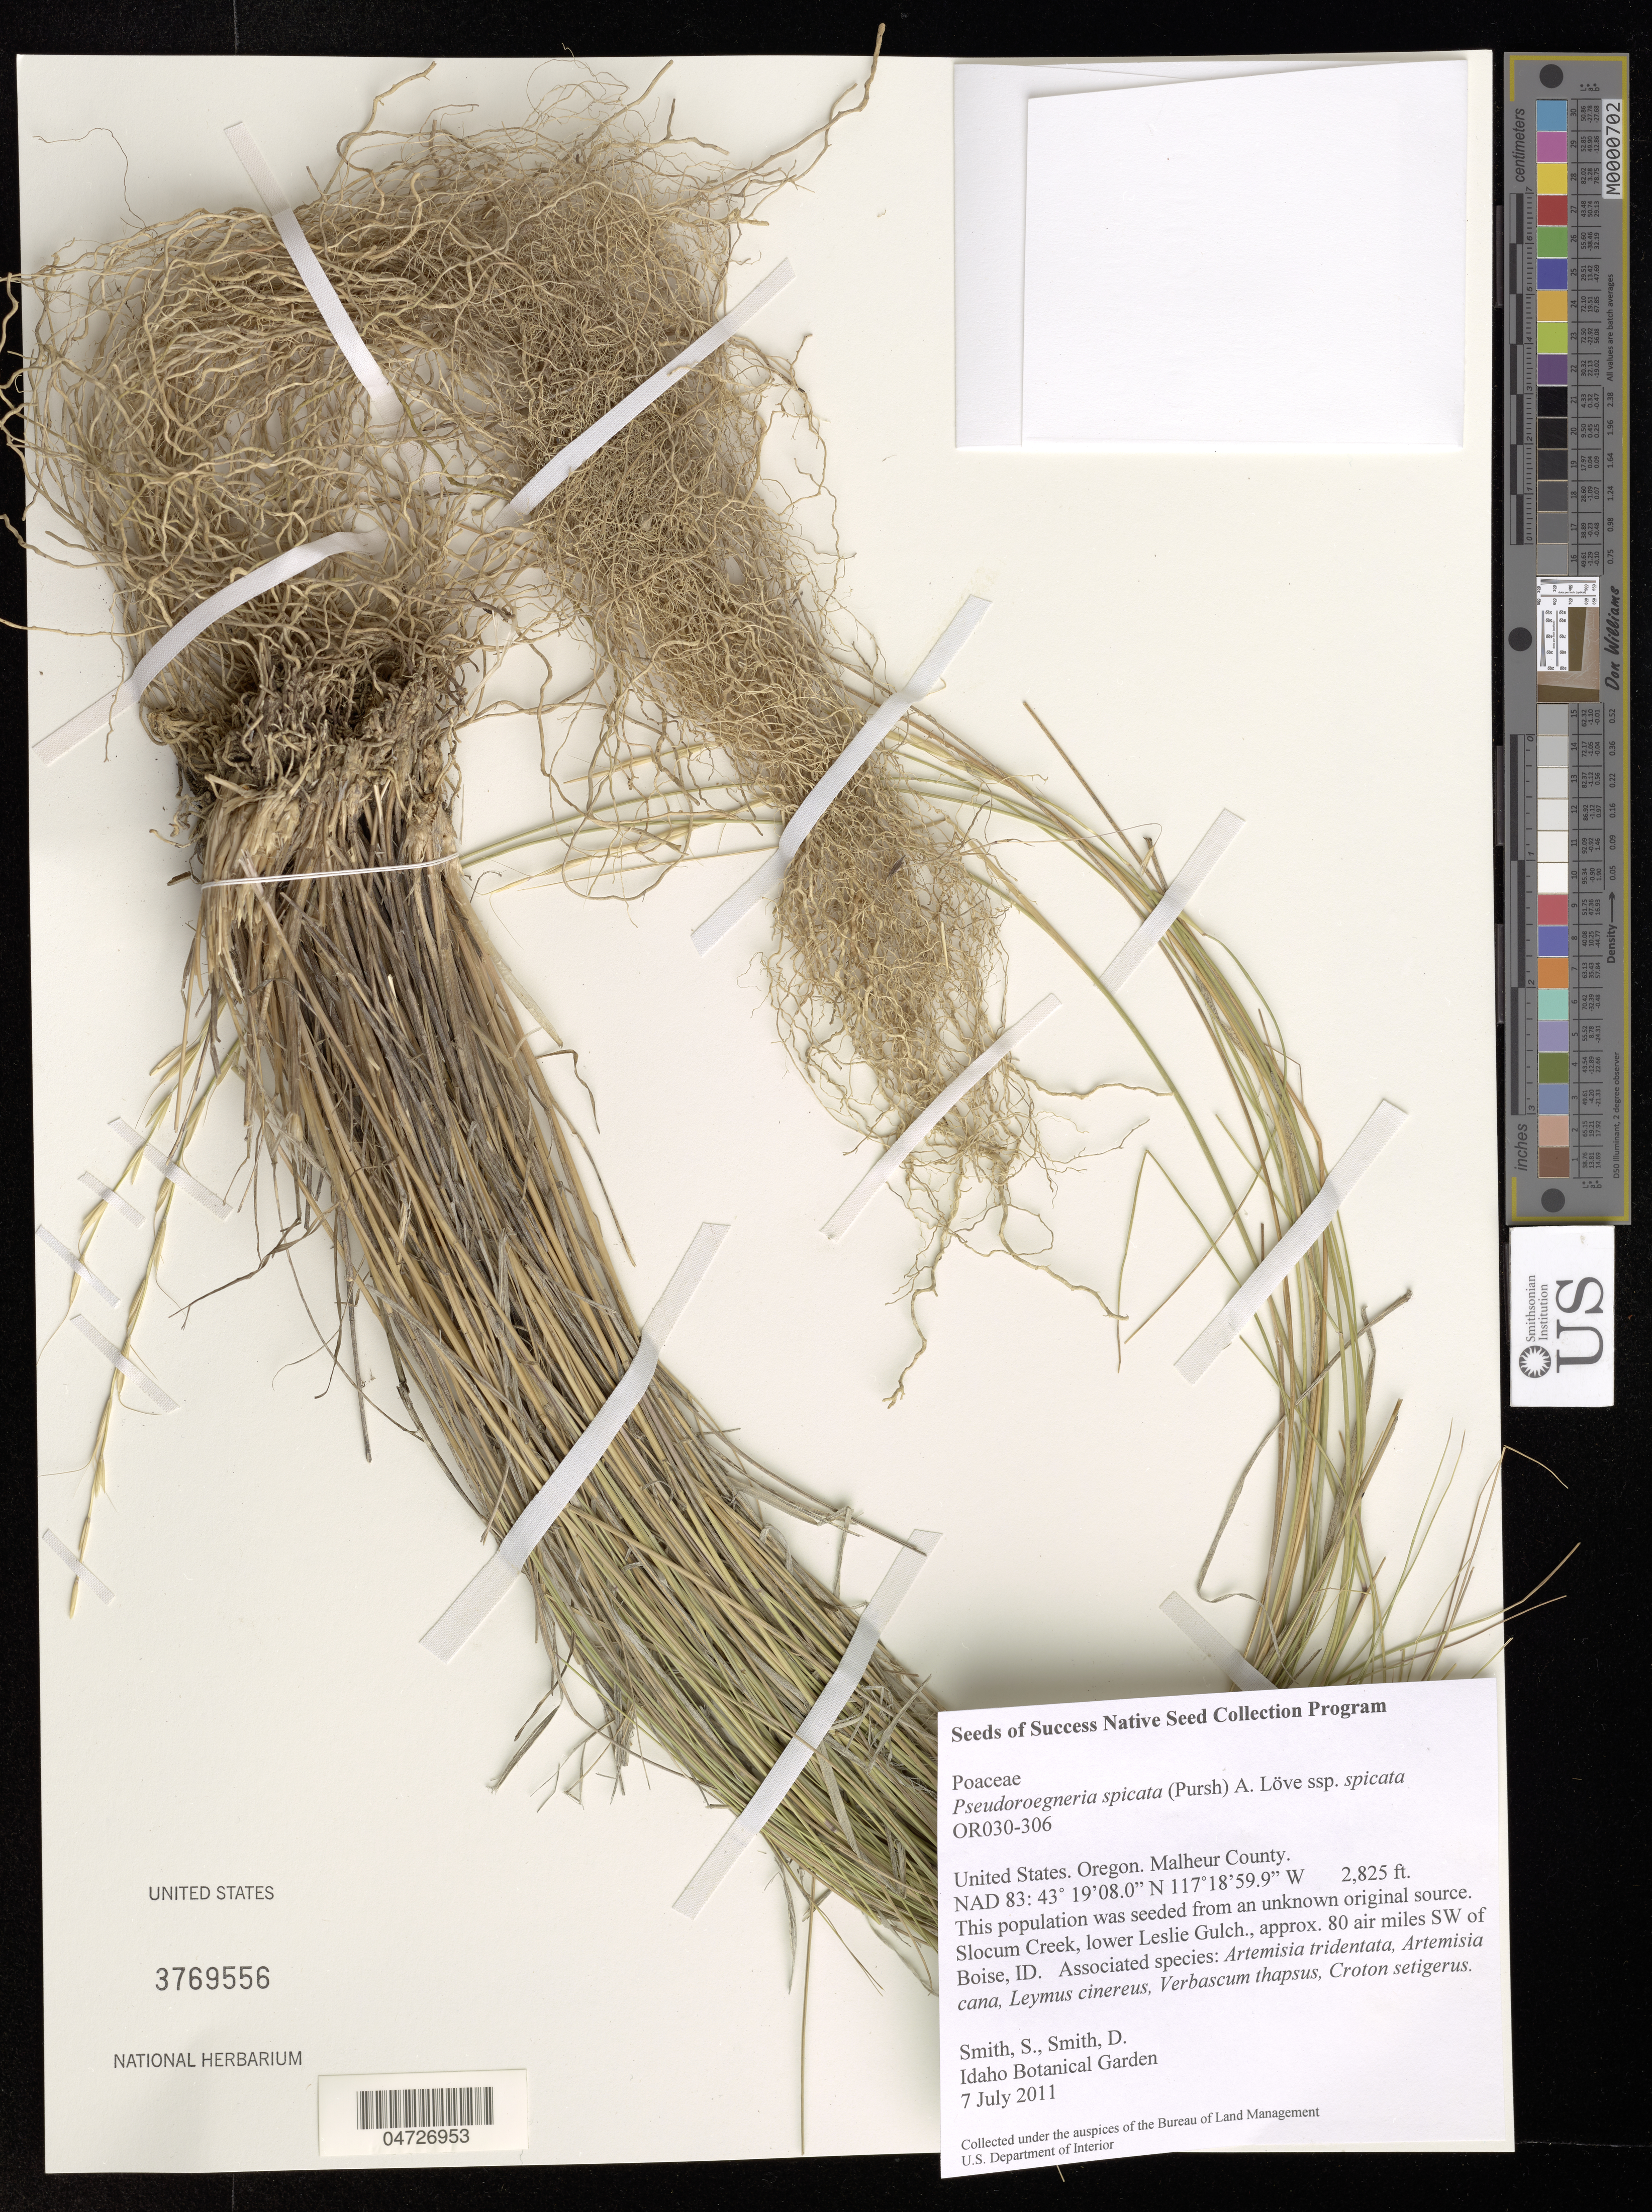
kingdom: Plantae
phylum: Tracheophyta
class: Liliopsida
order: Poales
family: Poaceae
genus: Pseudoroegneria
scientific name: Pseudoroegneria spicata subsp. inermis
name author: (Scribn. & J.G. Sm.) Á. Löve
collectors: S. Smith & D. Smith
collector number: OR030-306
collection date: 2011-07-07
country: United States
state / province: Oregon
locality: Malheur County. Slocum Creek, lower Leslie Gulch., approx. 80 air miles SW of Boise, ID.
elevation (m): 861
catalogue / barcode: US 3769556